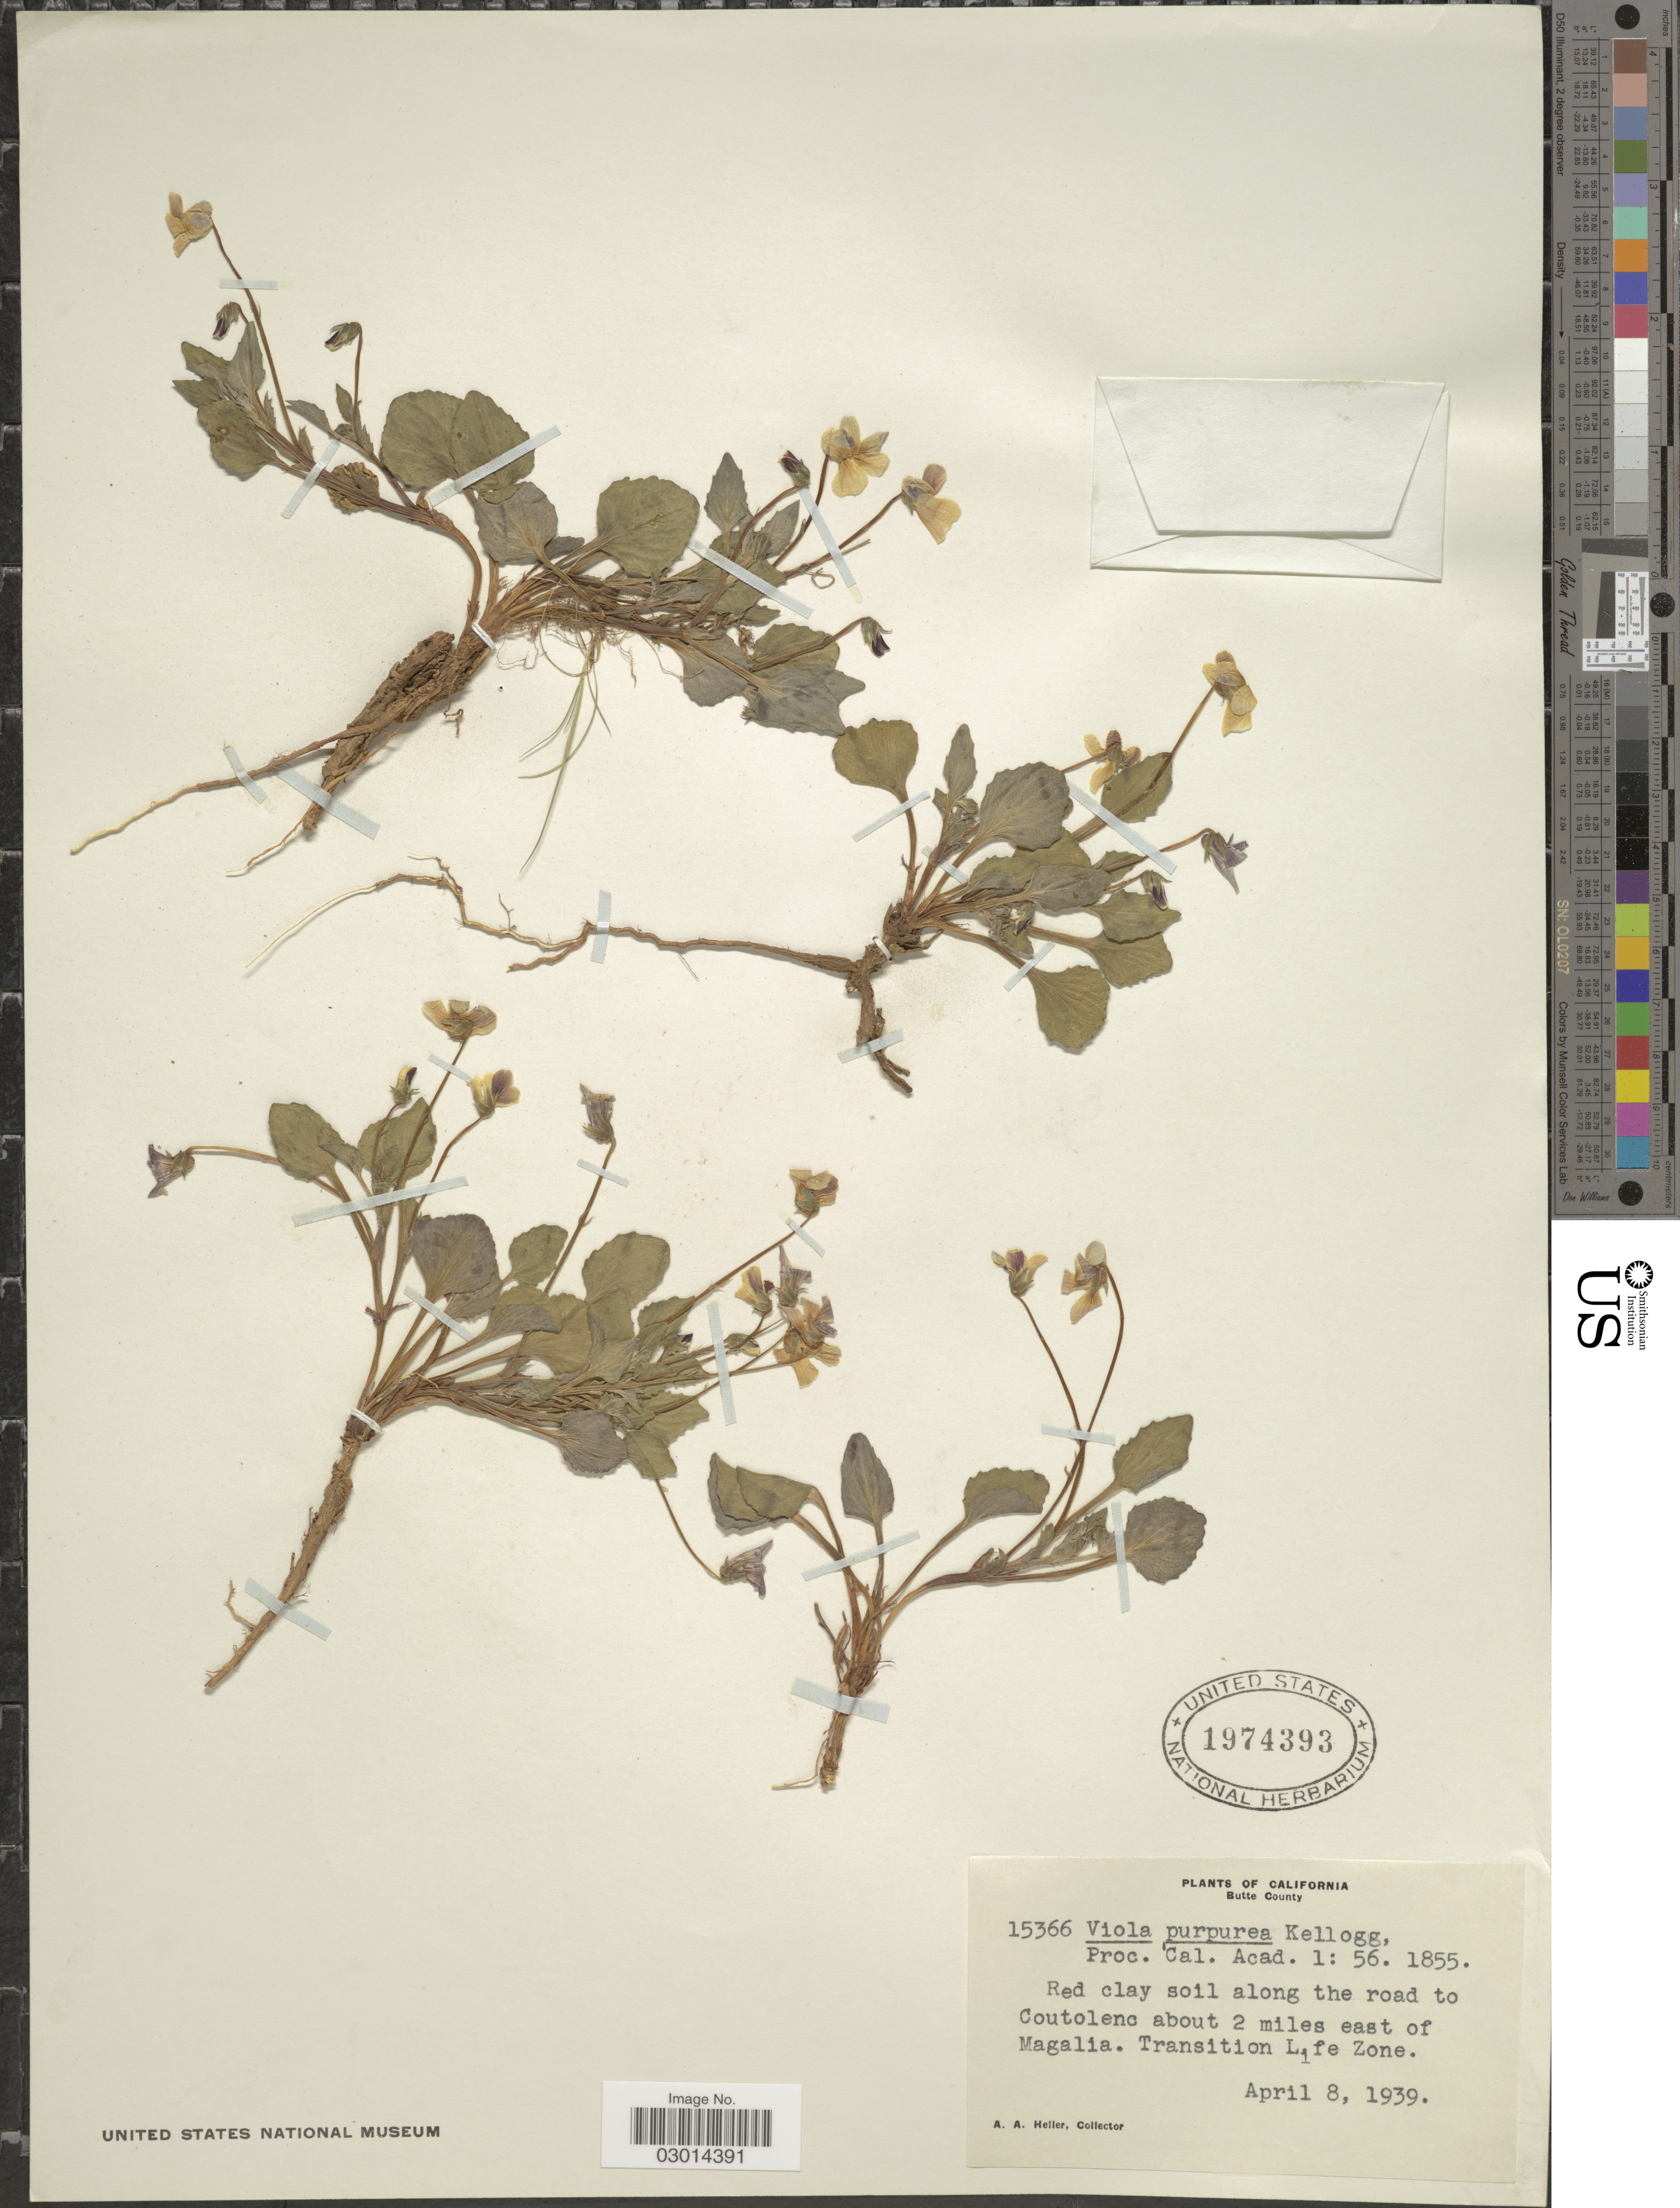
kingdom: Plantae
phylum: Tracheophyta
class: Magnoliopsida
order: Malpighiales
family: Violaceae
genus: Viola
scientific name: Viola purpurea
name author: Kellogg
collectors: A. A. Heller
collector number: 15366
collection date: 1939-04-08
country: United States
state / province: California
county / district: Butte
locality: Butte County, Red clay soil along the road to Coutolenc about 2 miles east of Magalia. Transition Life Zone.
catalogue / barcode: US 1974393